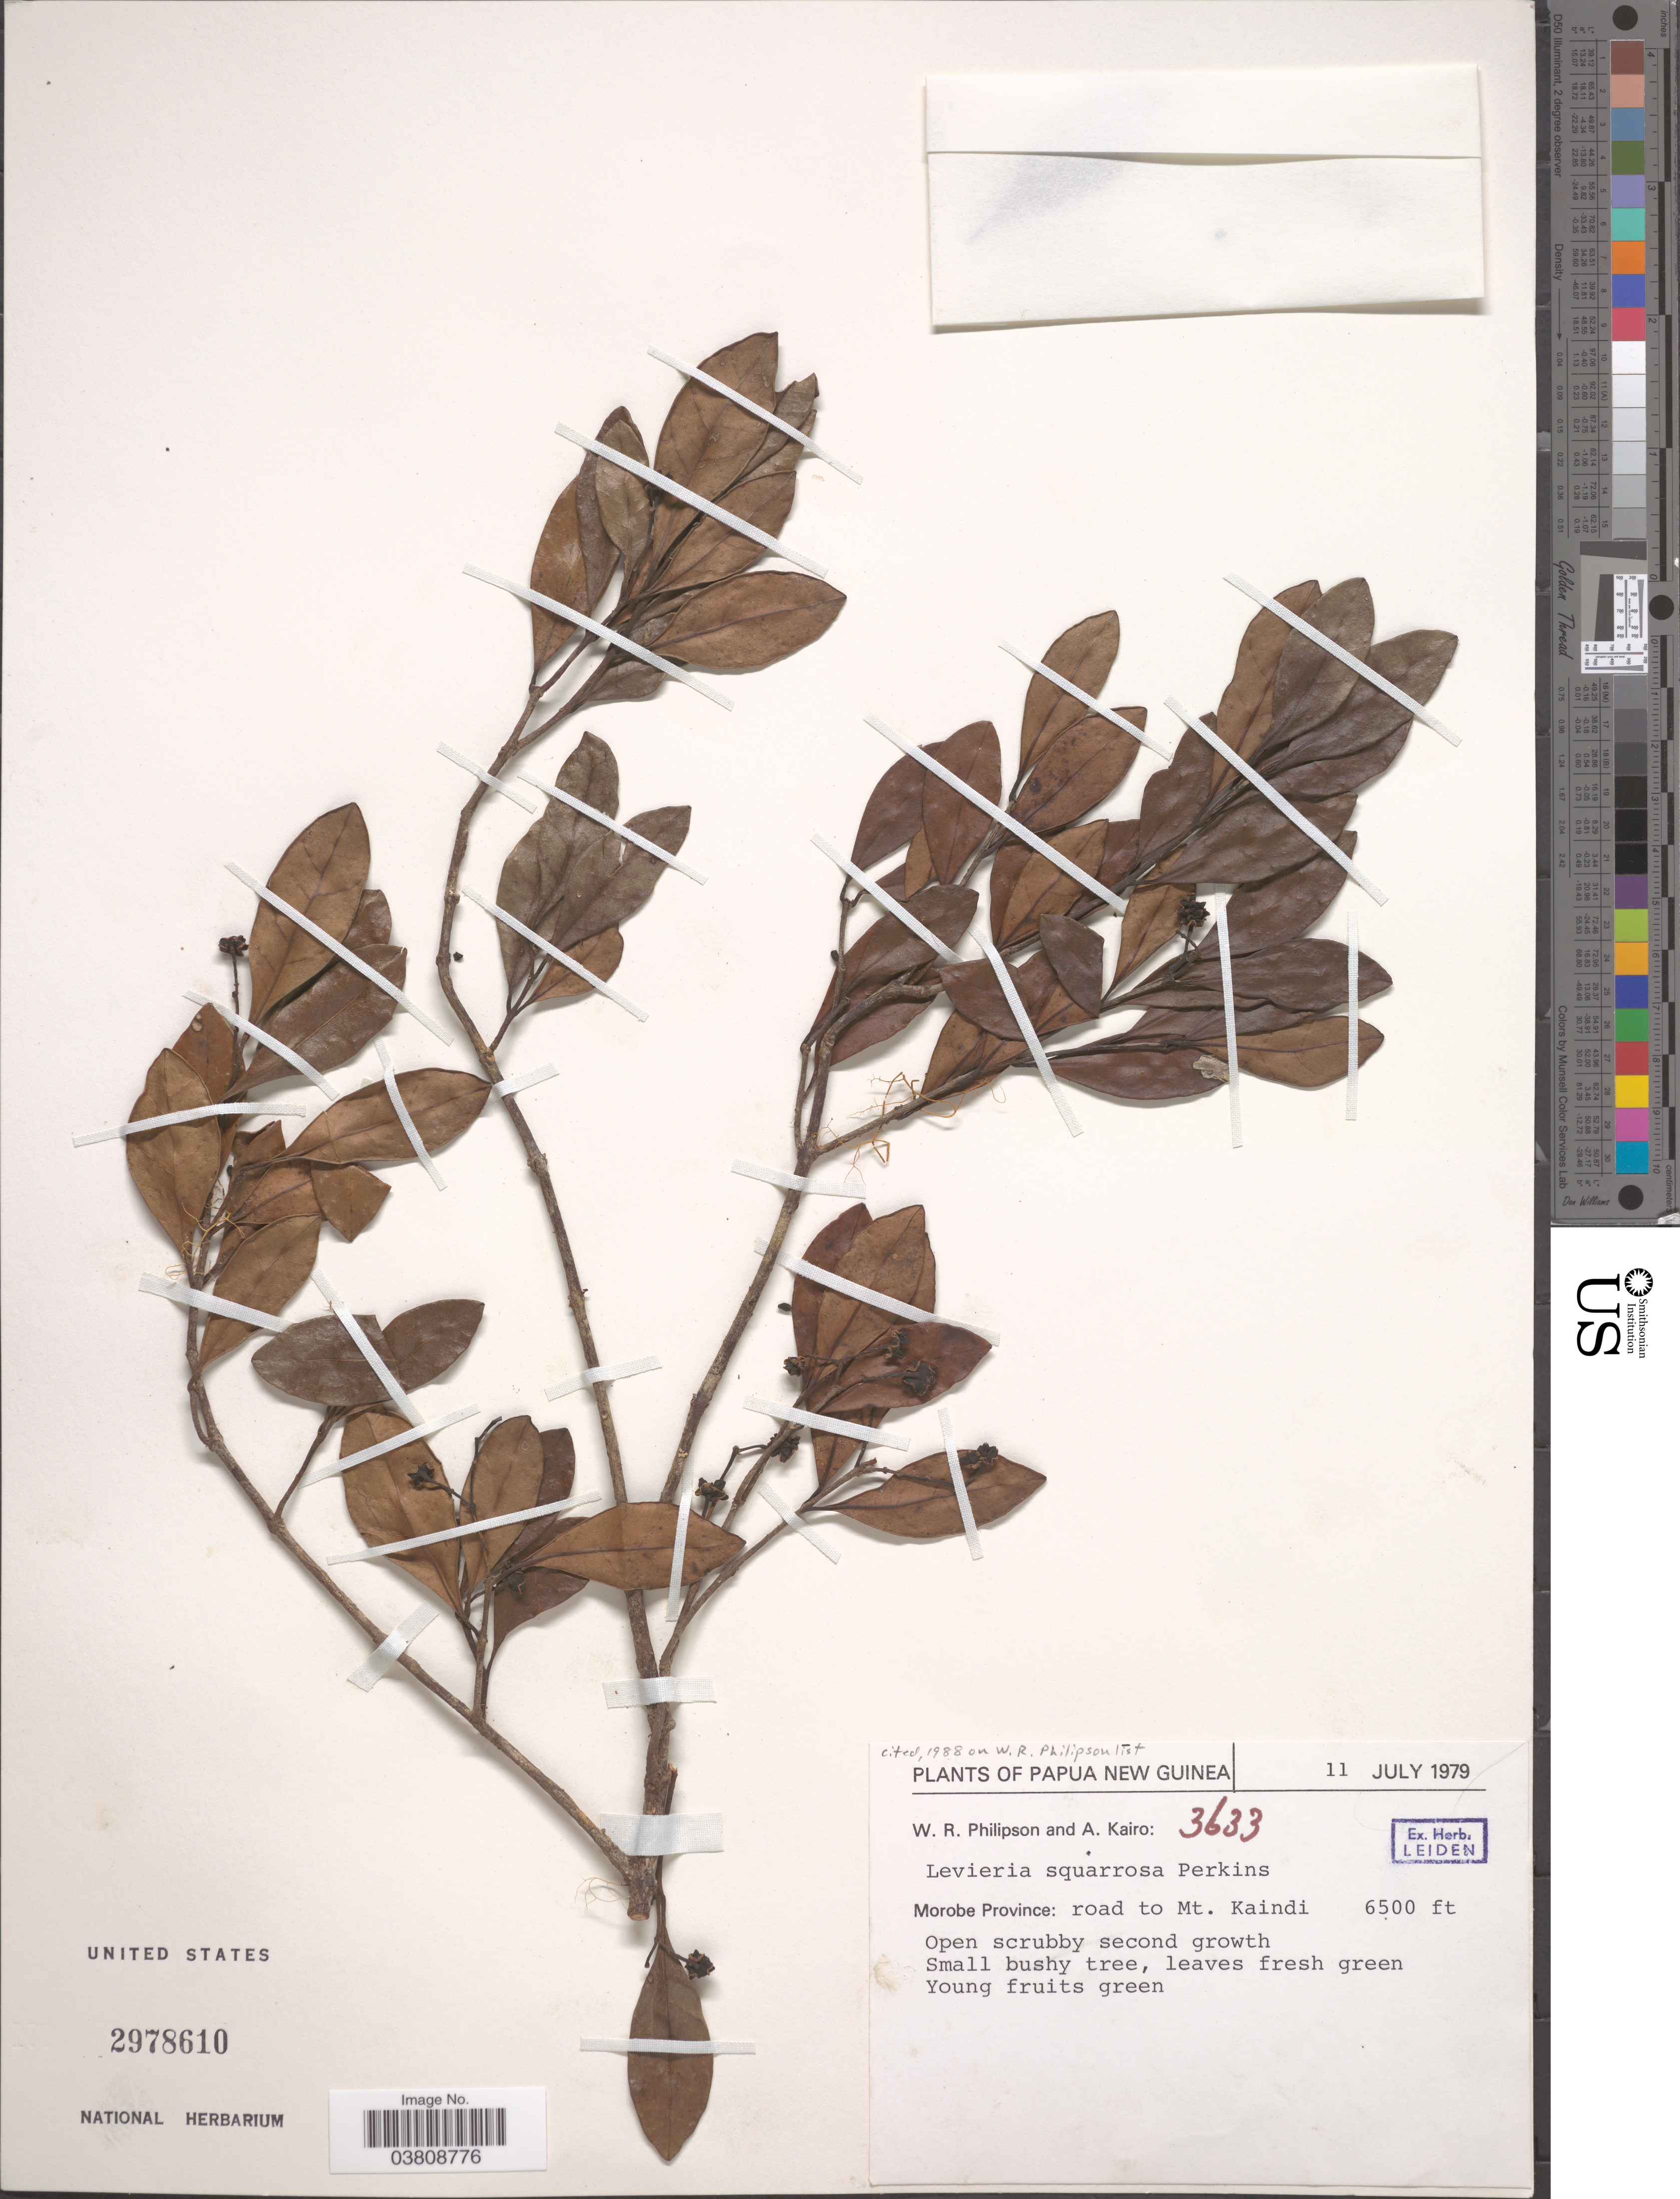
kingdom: Plantae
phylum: Tracheophyta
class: Magnoliopsida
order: Laurales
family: Monimiaceae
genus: Levieria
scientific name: Levieria squarrosa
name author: Perkins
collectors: W. R. Philipson & A. Kairo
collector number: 3633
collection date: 1979-07-11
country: Papua New Guinea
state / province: Morobe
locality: Road to Mt. Kaindi.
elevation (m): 1981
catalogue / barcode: US 2978610